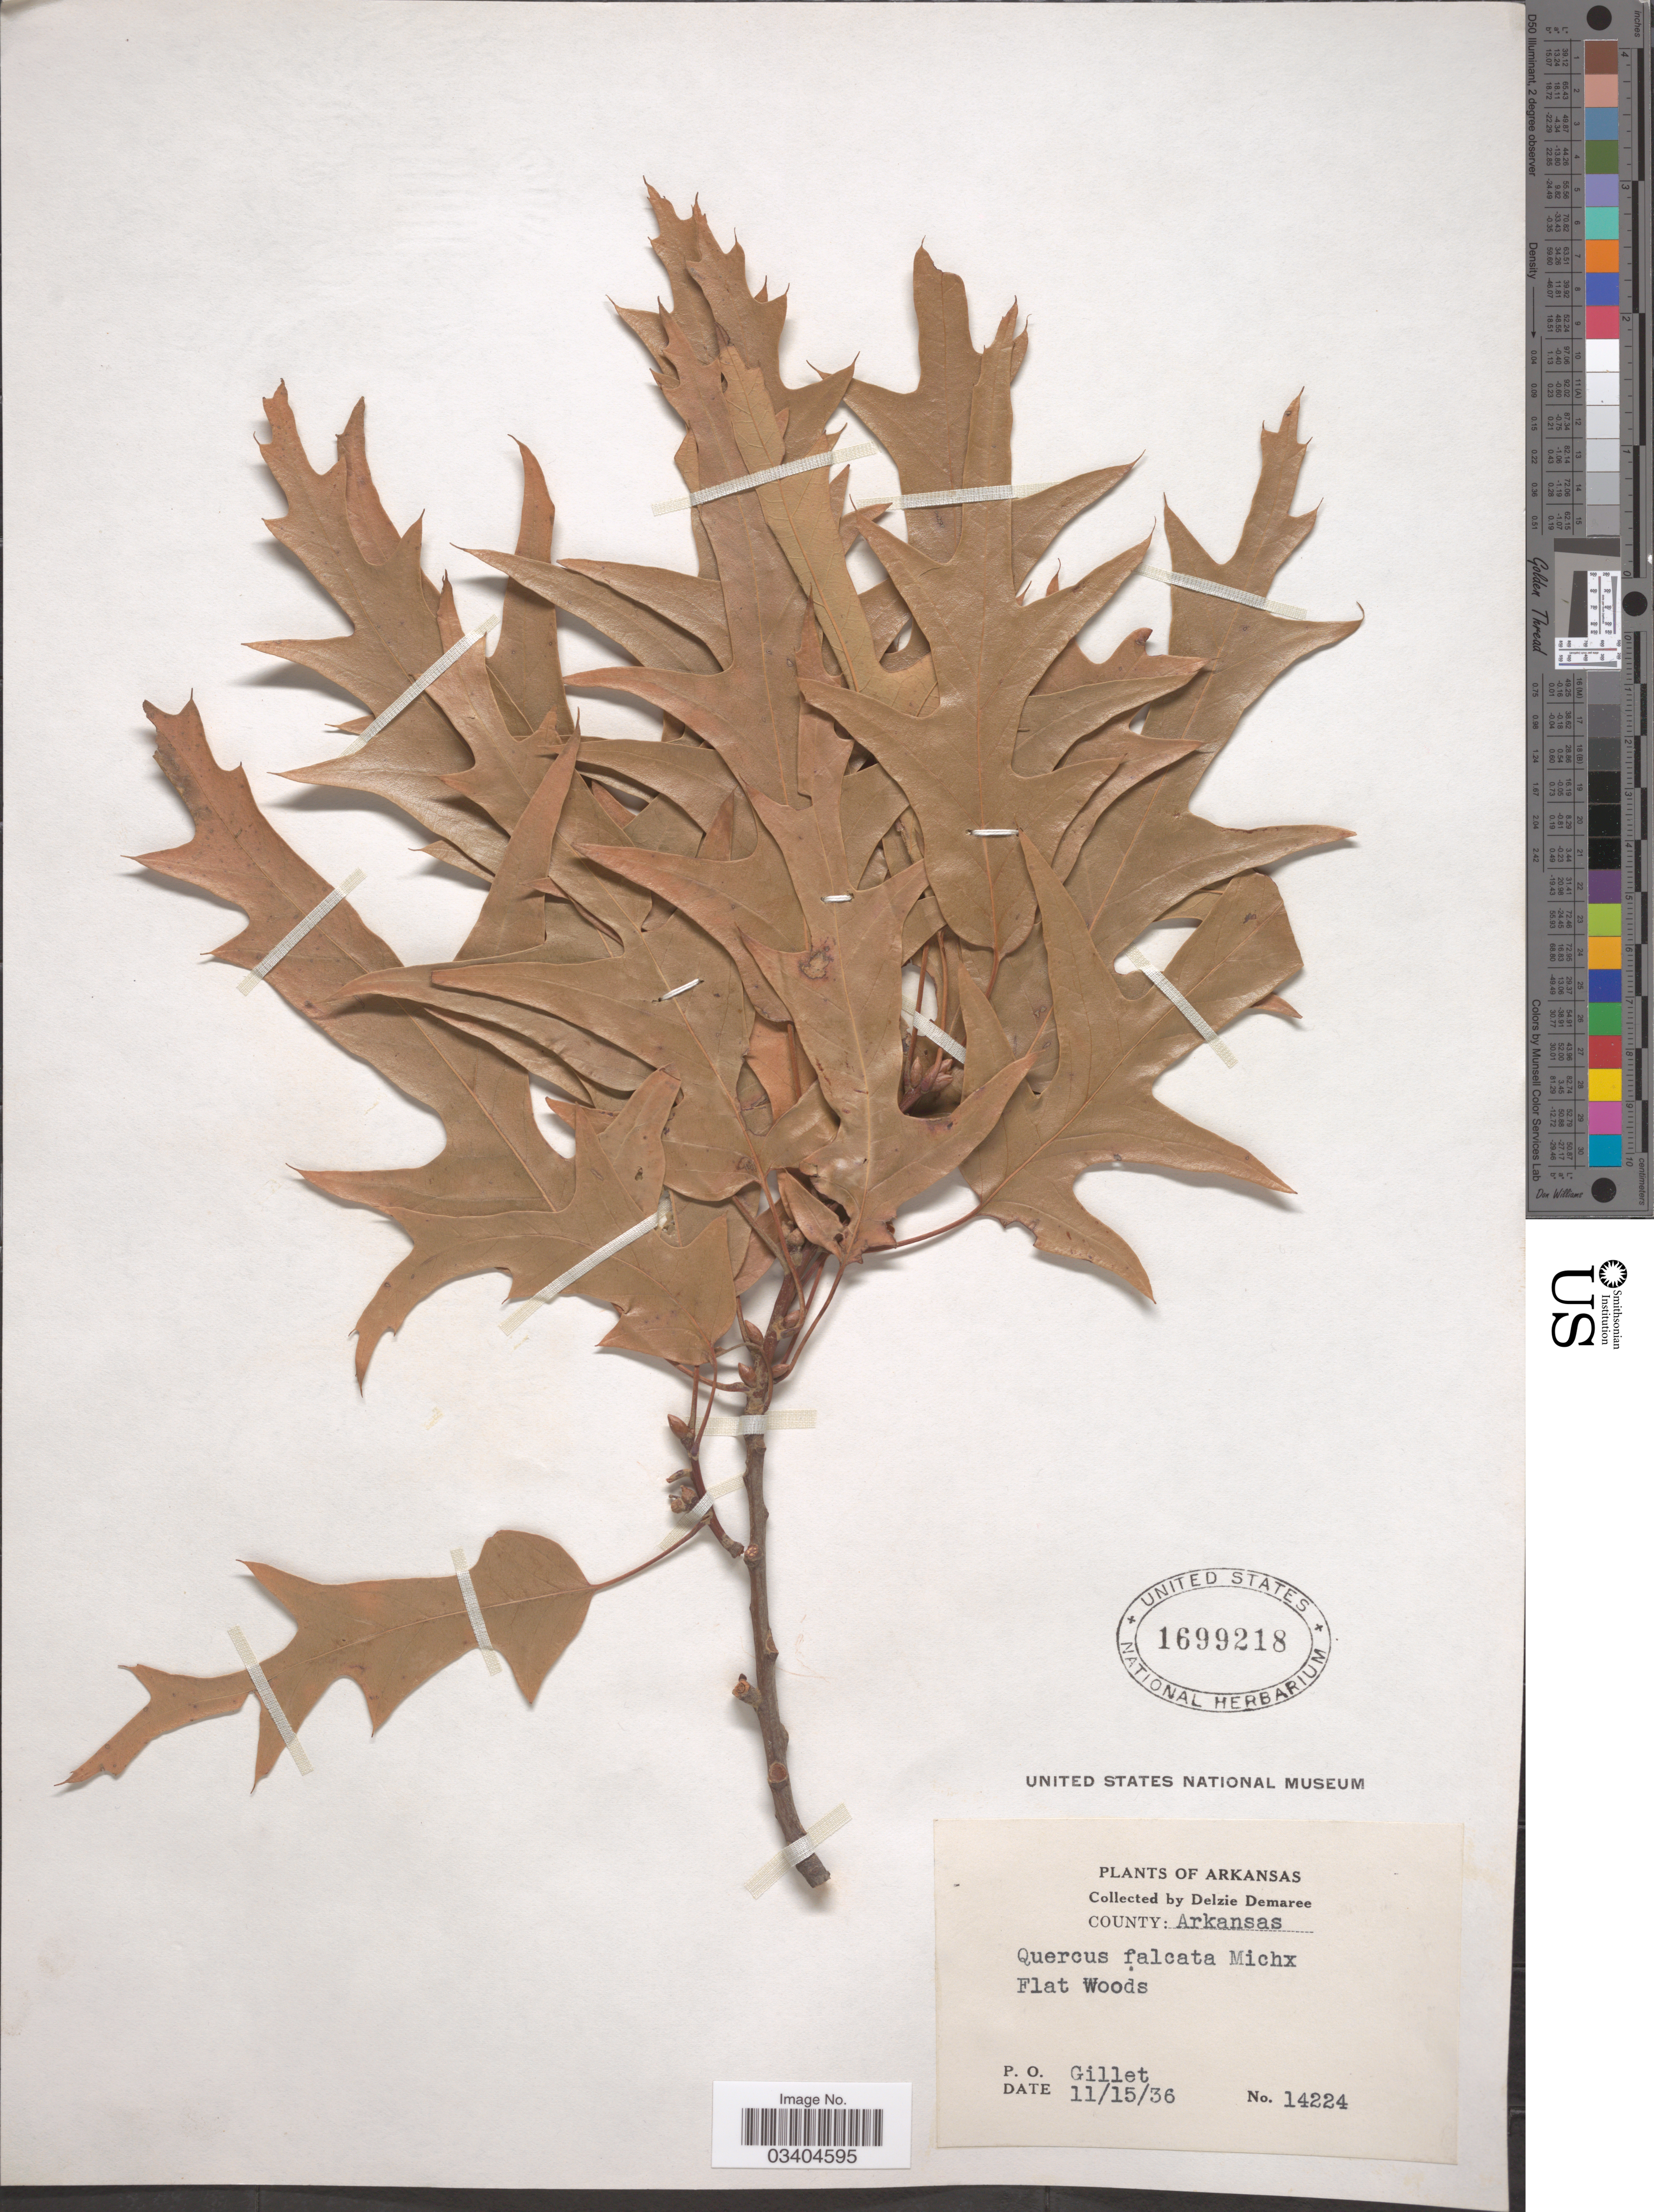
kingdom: Plantae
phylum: Tracheophyta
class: Magnoliopsida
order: Fagales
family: Fagaceae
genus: Quercus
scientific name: Quercus falcata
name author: Michx.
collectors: D. Demaree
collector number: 14224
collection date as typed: Transcribed d/m/y: 15/11/36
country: United States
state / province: Arkansas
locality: County: Arkansas. Flat Woods. P.O. Gillet.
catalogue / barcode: US 1699218